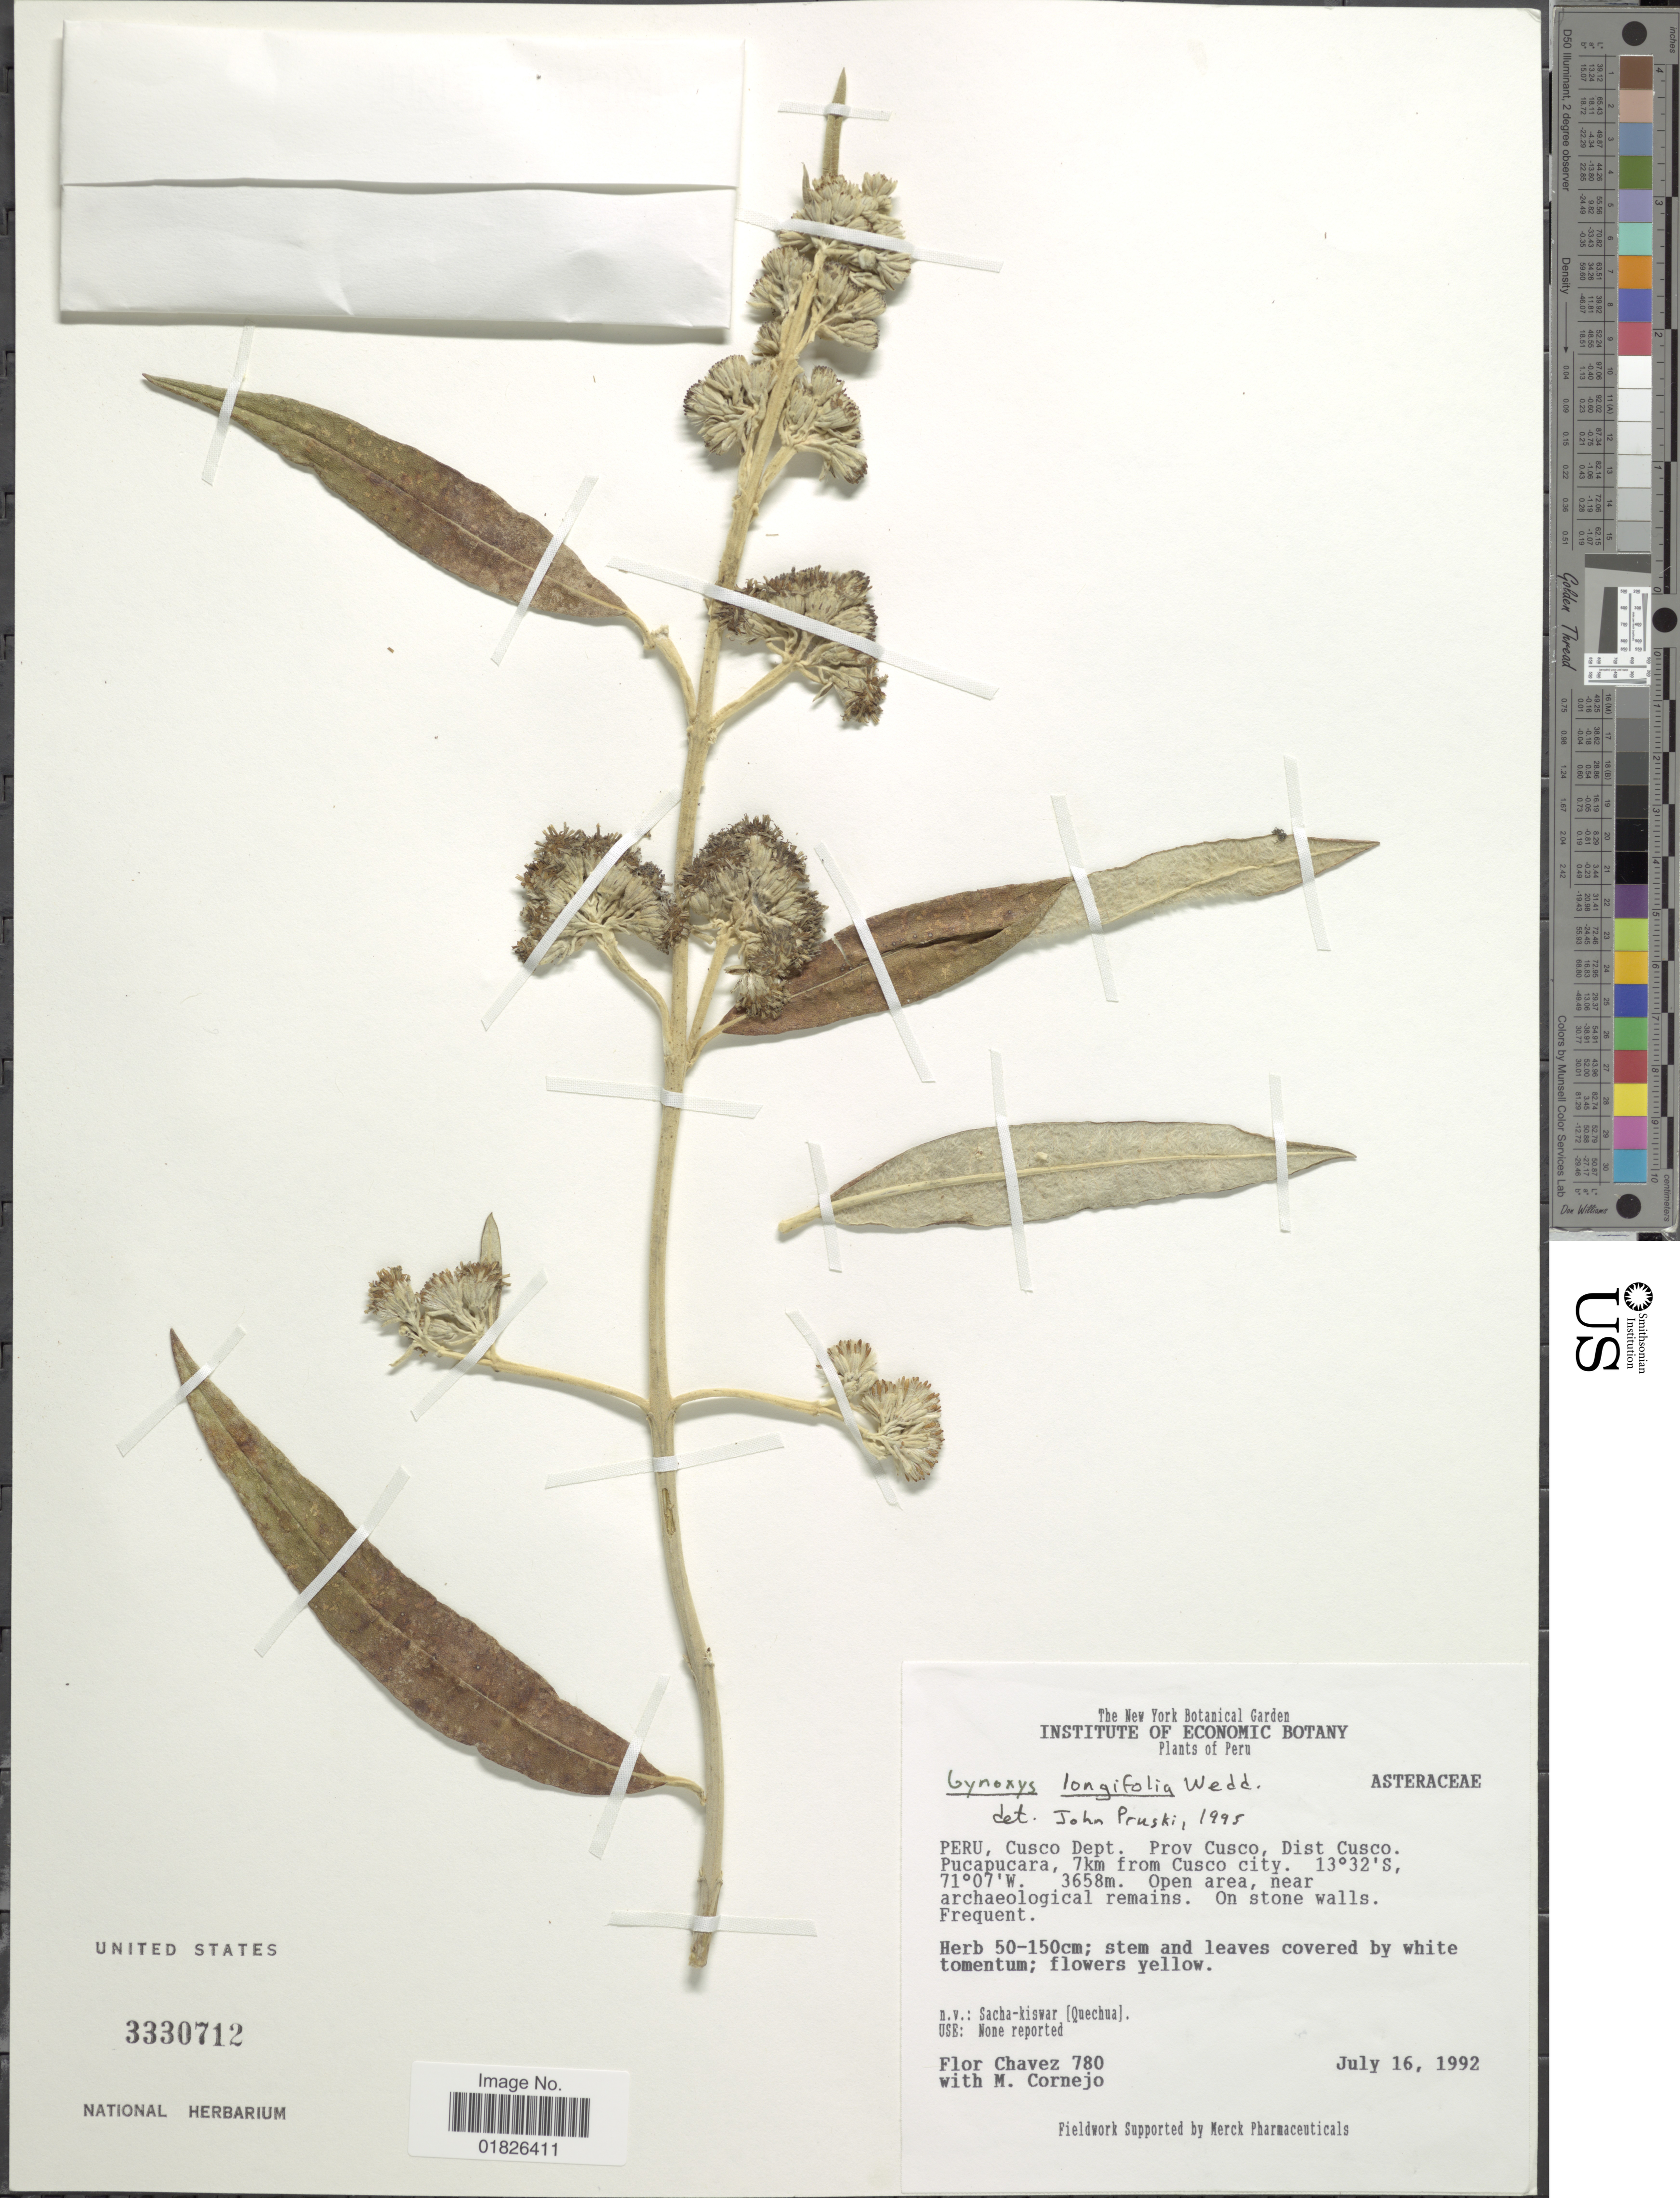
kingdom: Plantae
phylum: Tracheophyta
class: Magnoliopsida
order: Asterales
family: Asteraceae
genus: Gynoxys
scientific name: Gynoxys longifolia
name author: Wedd.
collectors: F. Chávez & M. Cornejo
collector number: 780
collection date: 1992-07-16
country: Peru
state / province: Cusco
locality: Prov. Cusco, Dist. Cusco, , Pucapucara, 7 km from Cusco City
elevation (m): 3658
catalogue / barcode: US 3330712